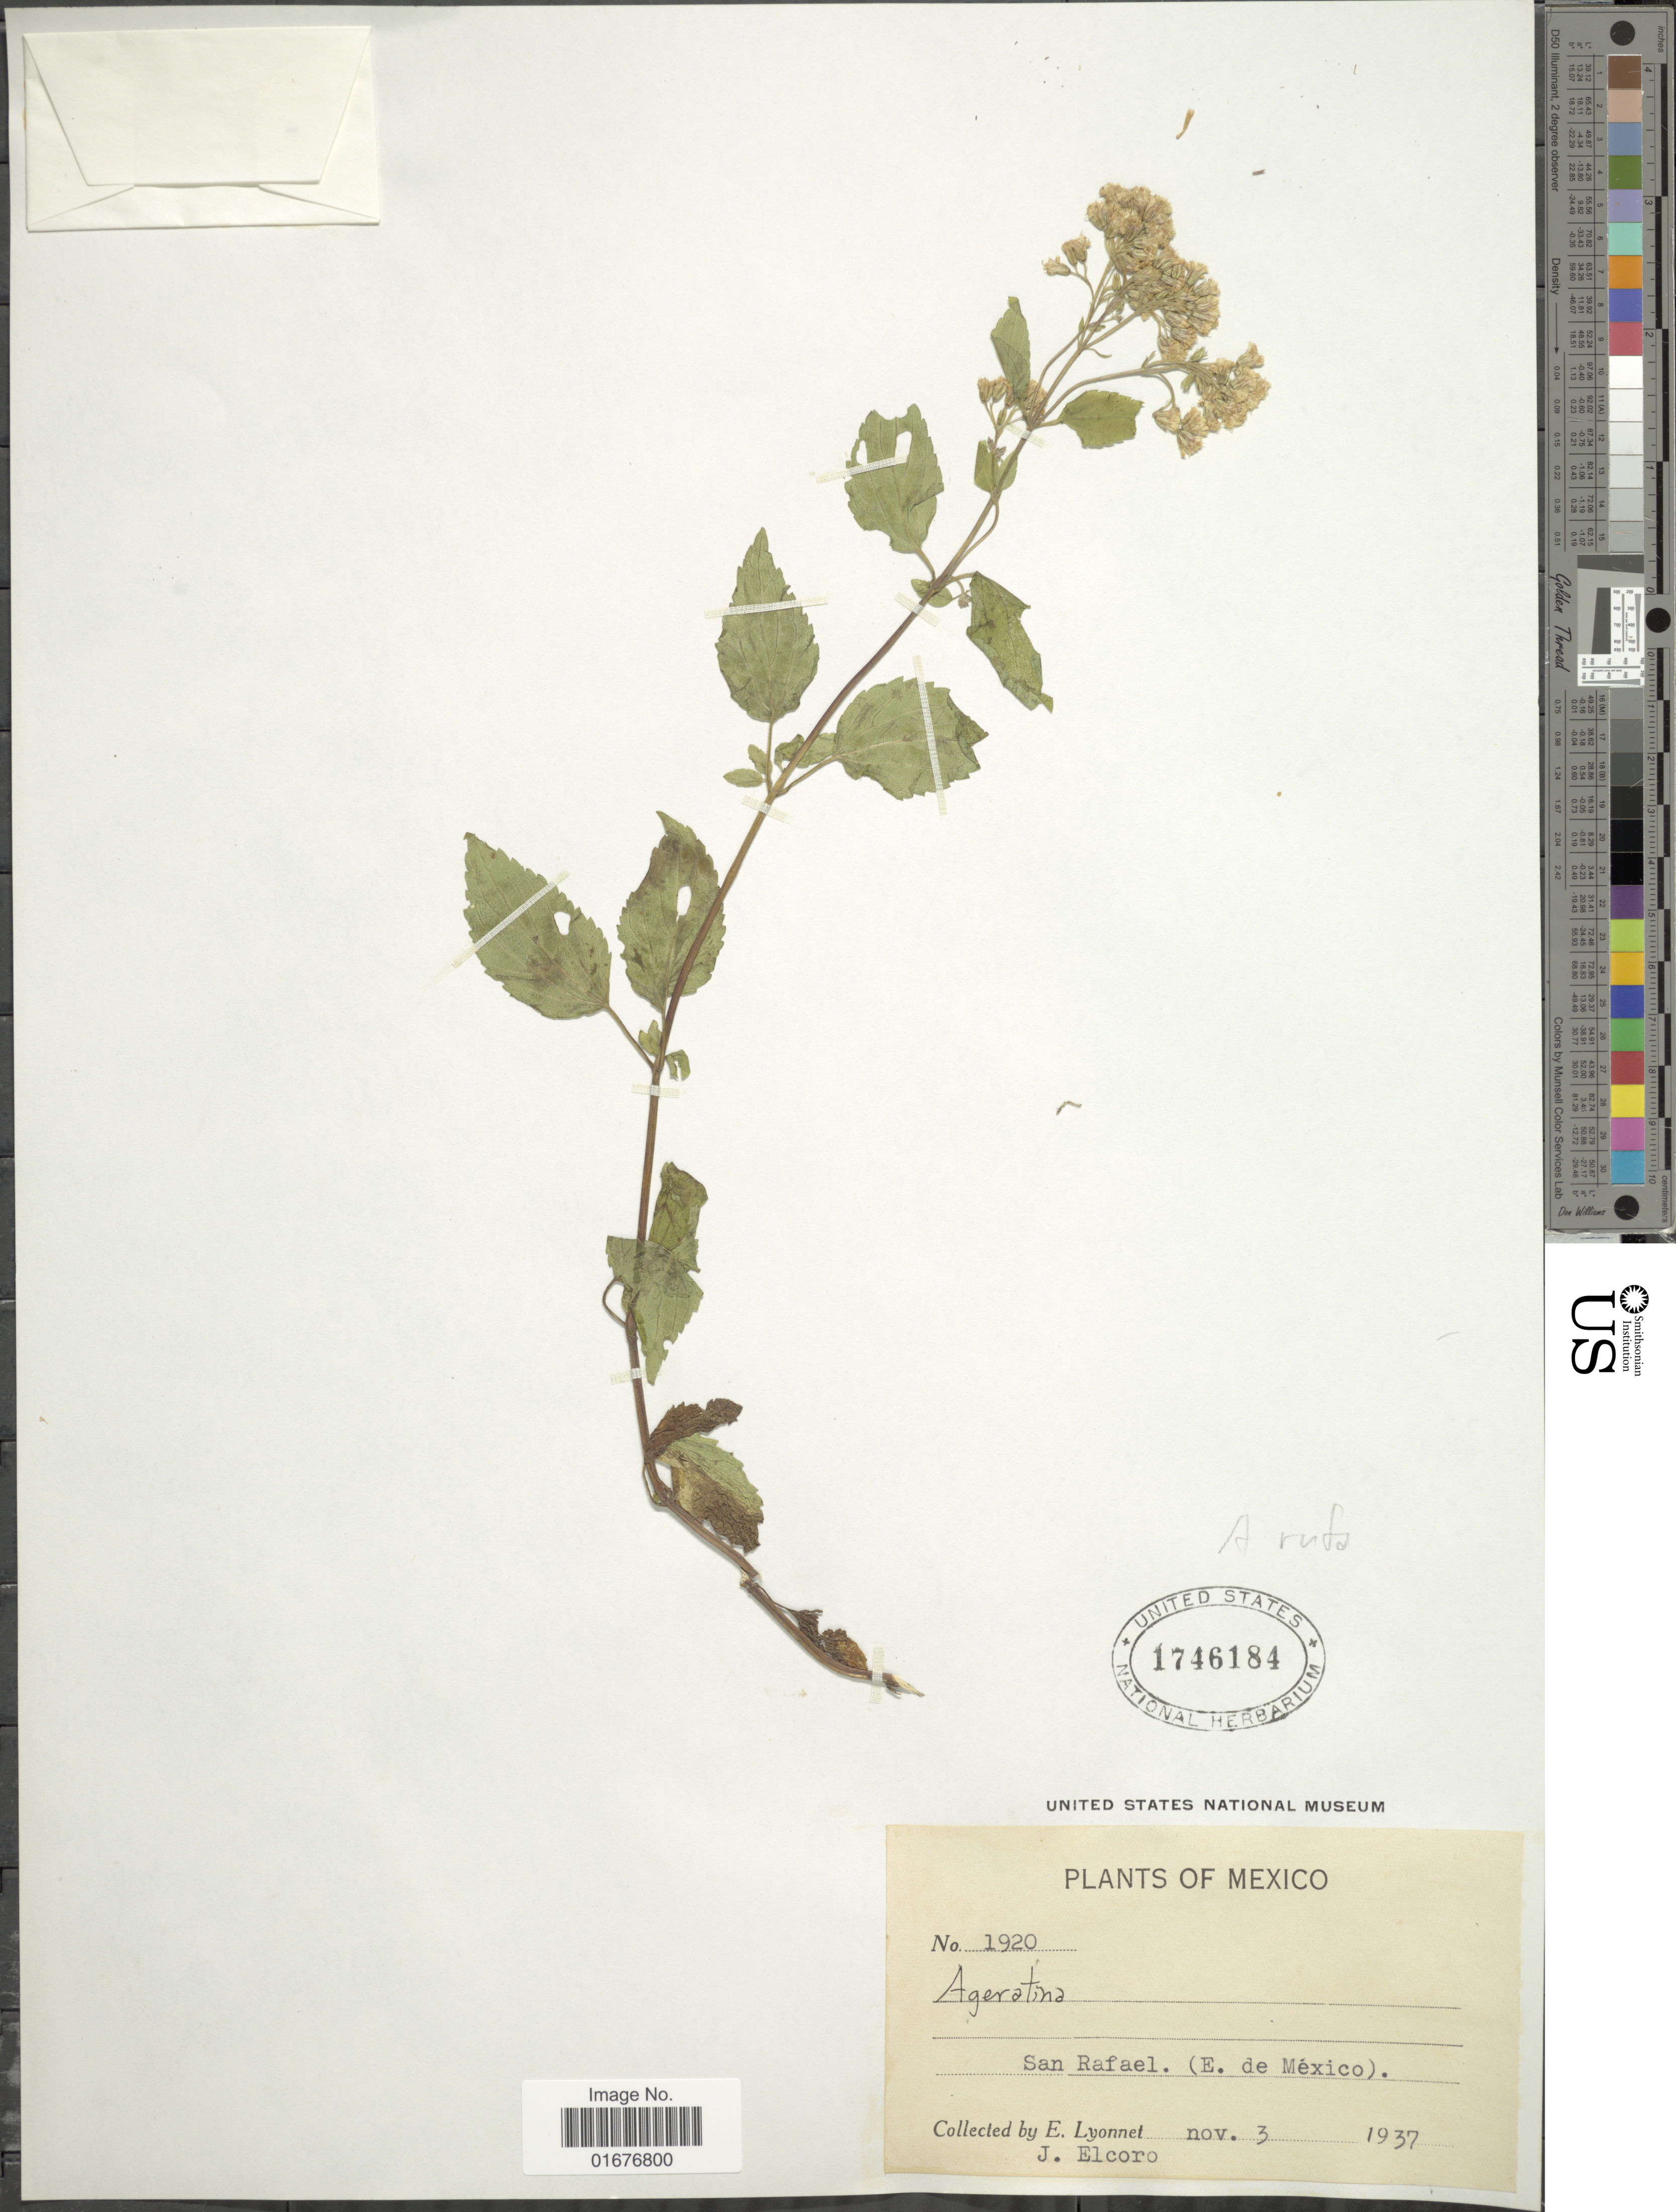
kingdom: Plantae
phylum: Tracheophyta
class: Magnoliopsida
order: Asterales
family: Asteraceae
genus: Ageratina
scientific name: Ageratina rufa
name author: (Greene) R.M. King & H. Rob.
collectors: E. Lyonnet & J. Elcoro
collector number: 1920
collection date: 1937-11-03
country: Mexico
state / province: México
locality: San Rafael